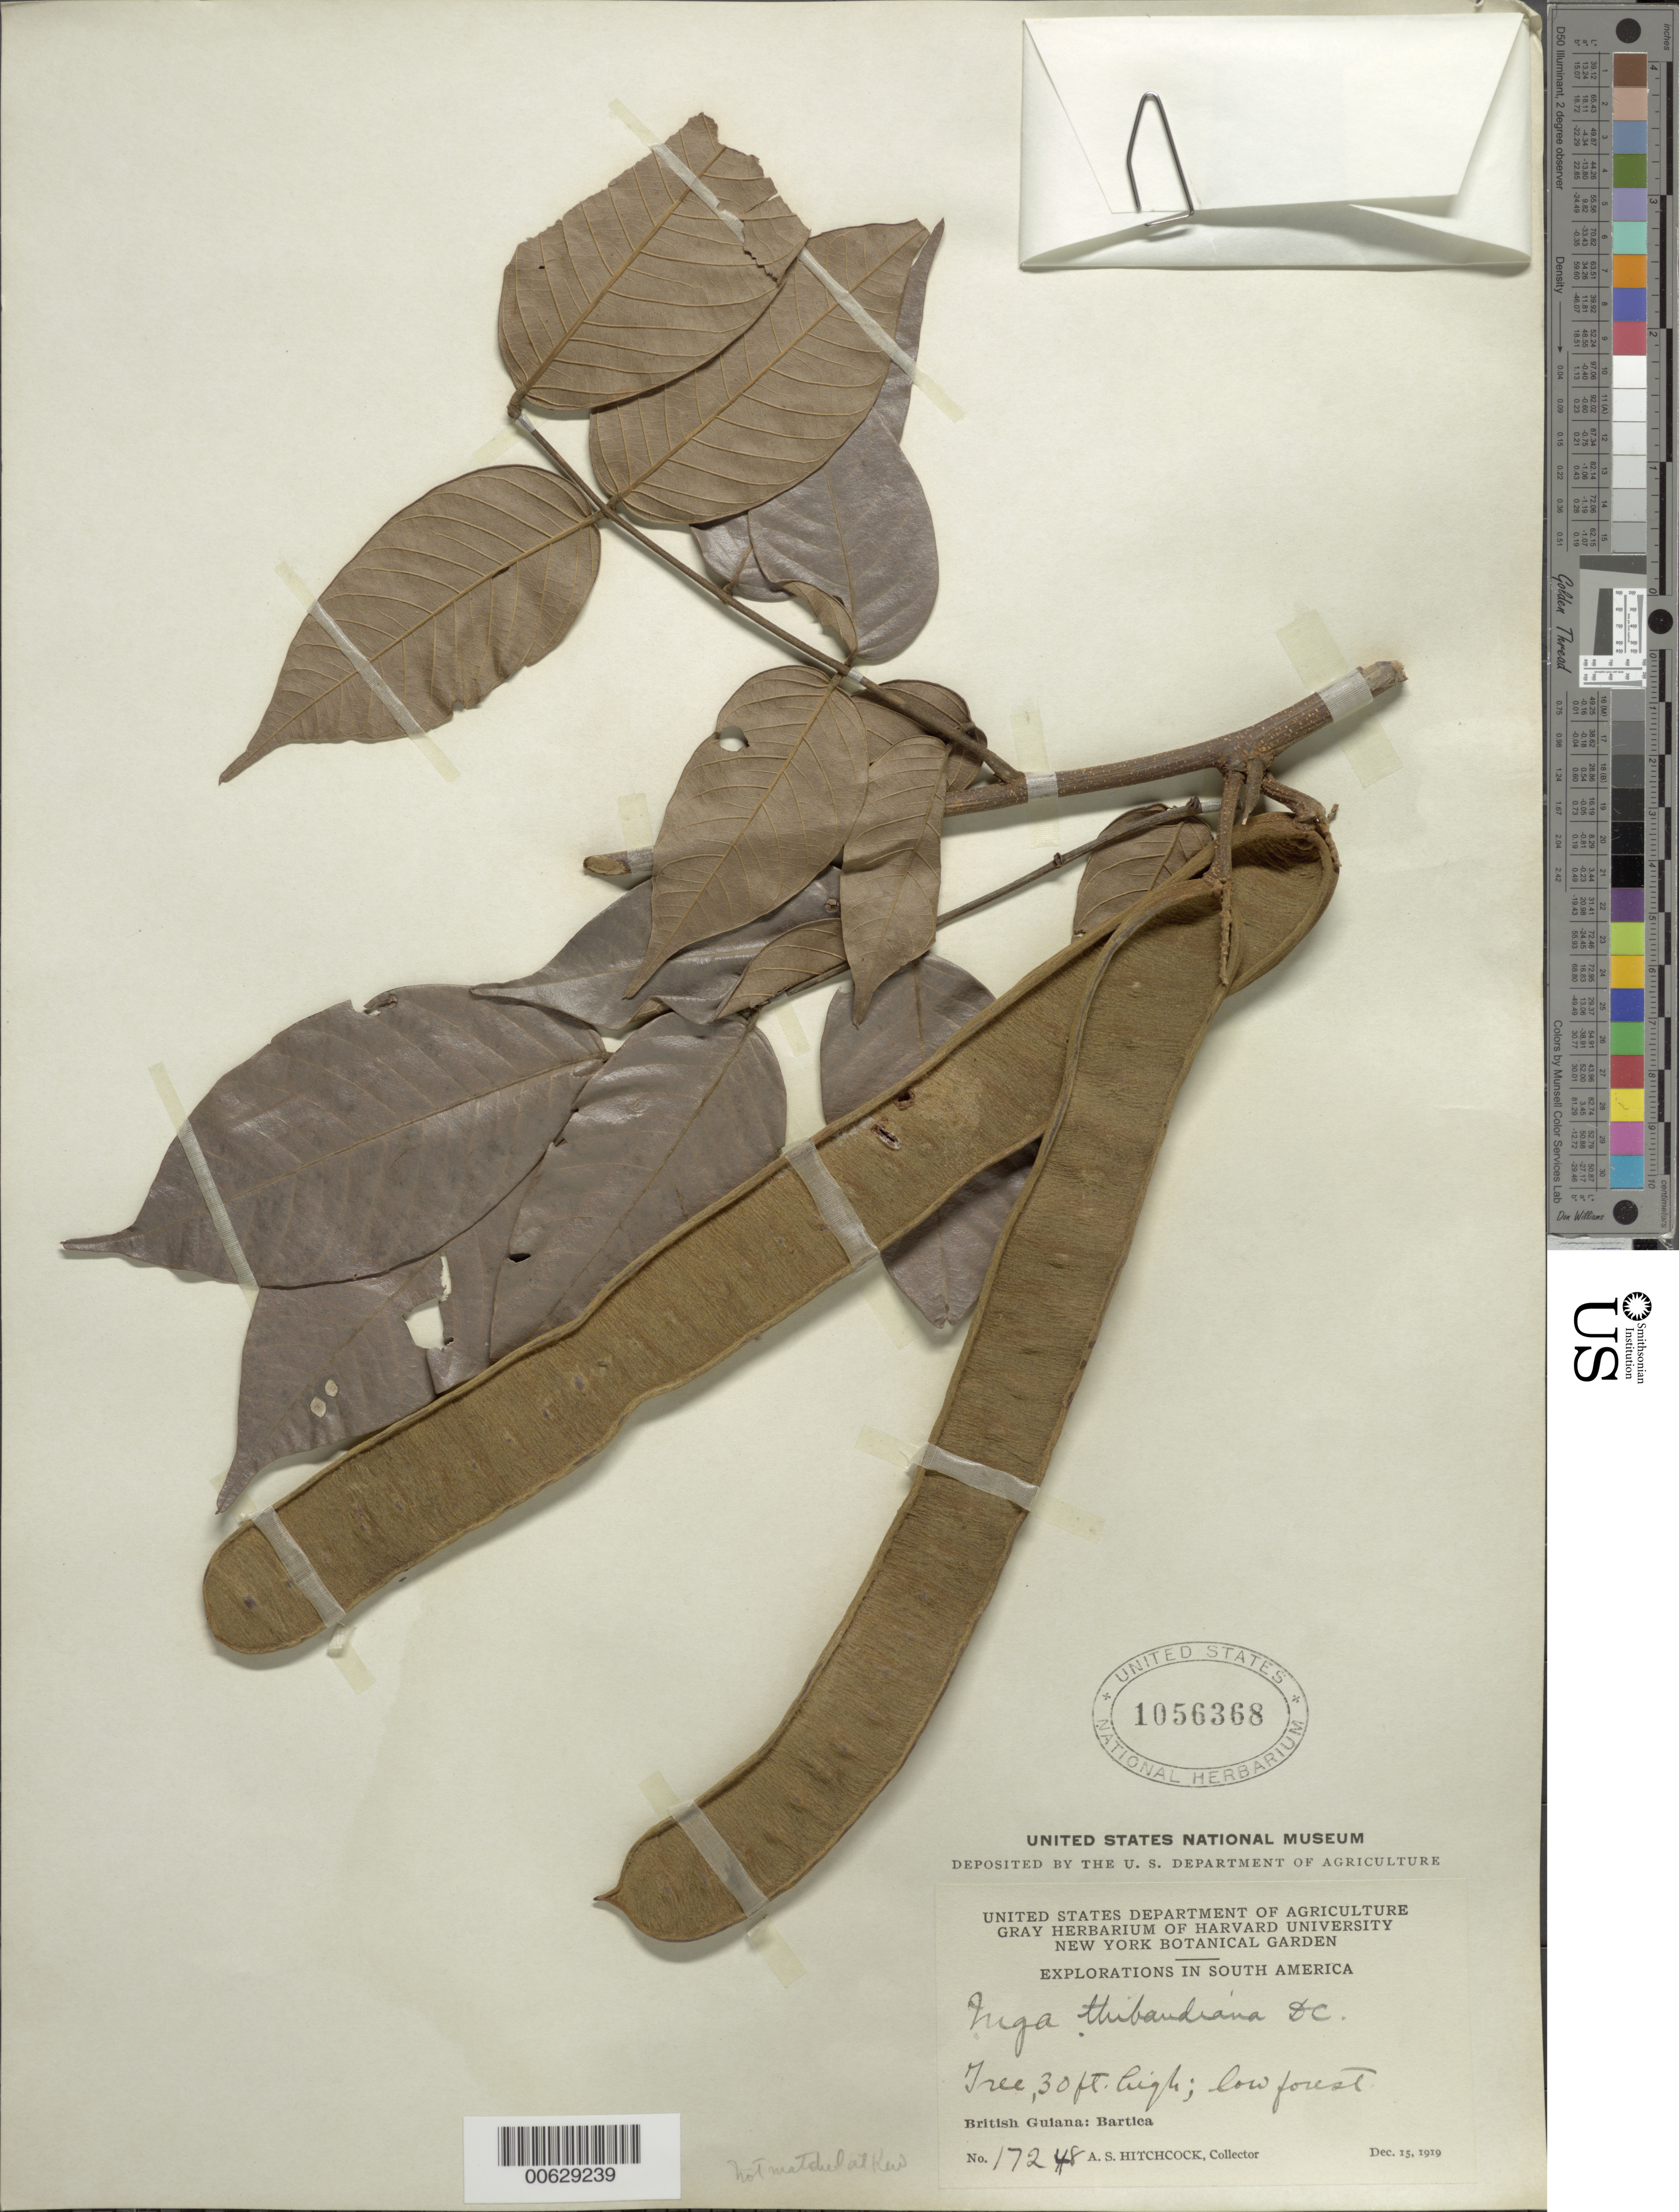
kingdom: Plantae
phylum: Tracheophyta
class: Magnoliopsida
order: Fabales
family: Fabaceae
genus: Inga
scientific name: Inga thibaudiana subsp. thibaudiana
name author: DC.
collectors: A. S. Hitchcock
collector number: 17248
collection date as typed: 14-Dec-19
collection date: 1919-12-14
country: Guyana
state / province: Cuyuni-Mazaruni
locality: Bartica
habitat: Low forest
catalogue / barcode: US 1056368